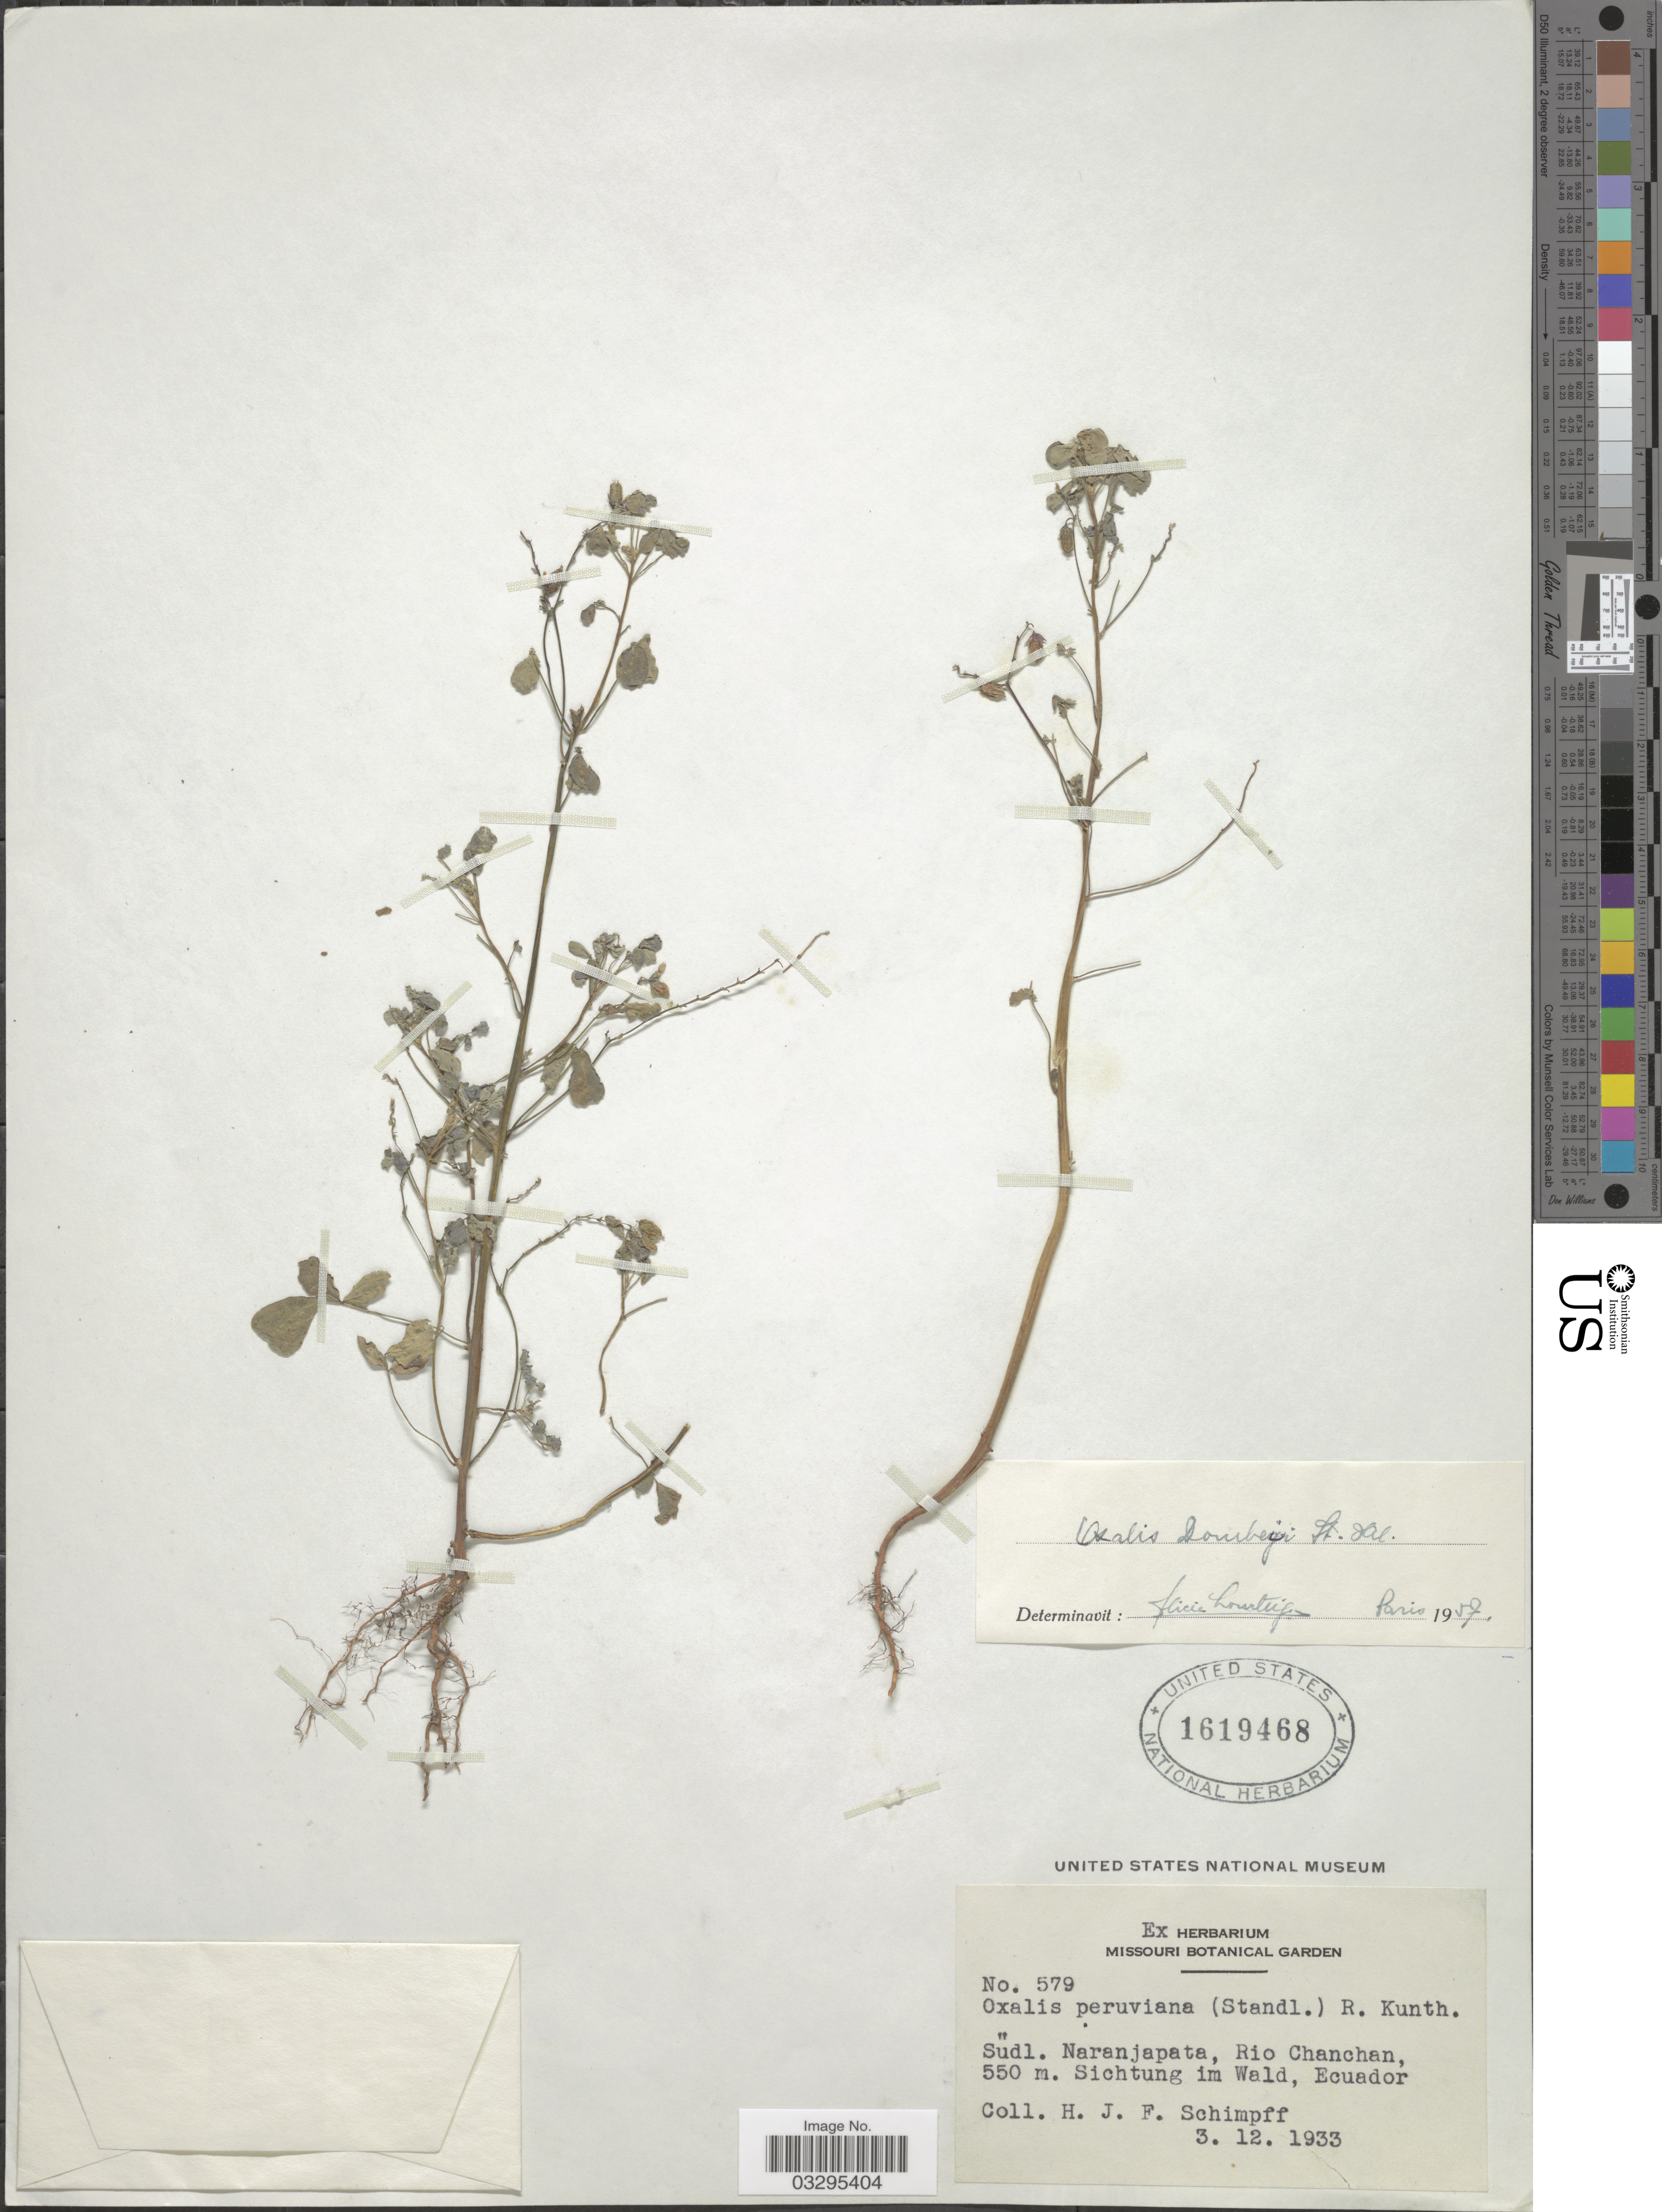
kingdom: Plantae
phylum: Tracheophyta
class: Magnoliopsida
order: Oxalidales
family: Oxalidaceae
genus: Oxalis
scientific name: Oxalis dombeyi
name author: A. St.-Hil.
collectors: H. Schimpff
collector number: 579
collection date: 1933-12-03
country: Ecuador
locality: Südl. Naranjapata, Rio Chanchan. Sichtung im Wald.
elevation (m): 550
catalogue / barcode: US 1619468